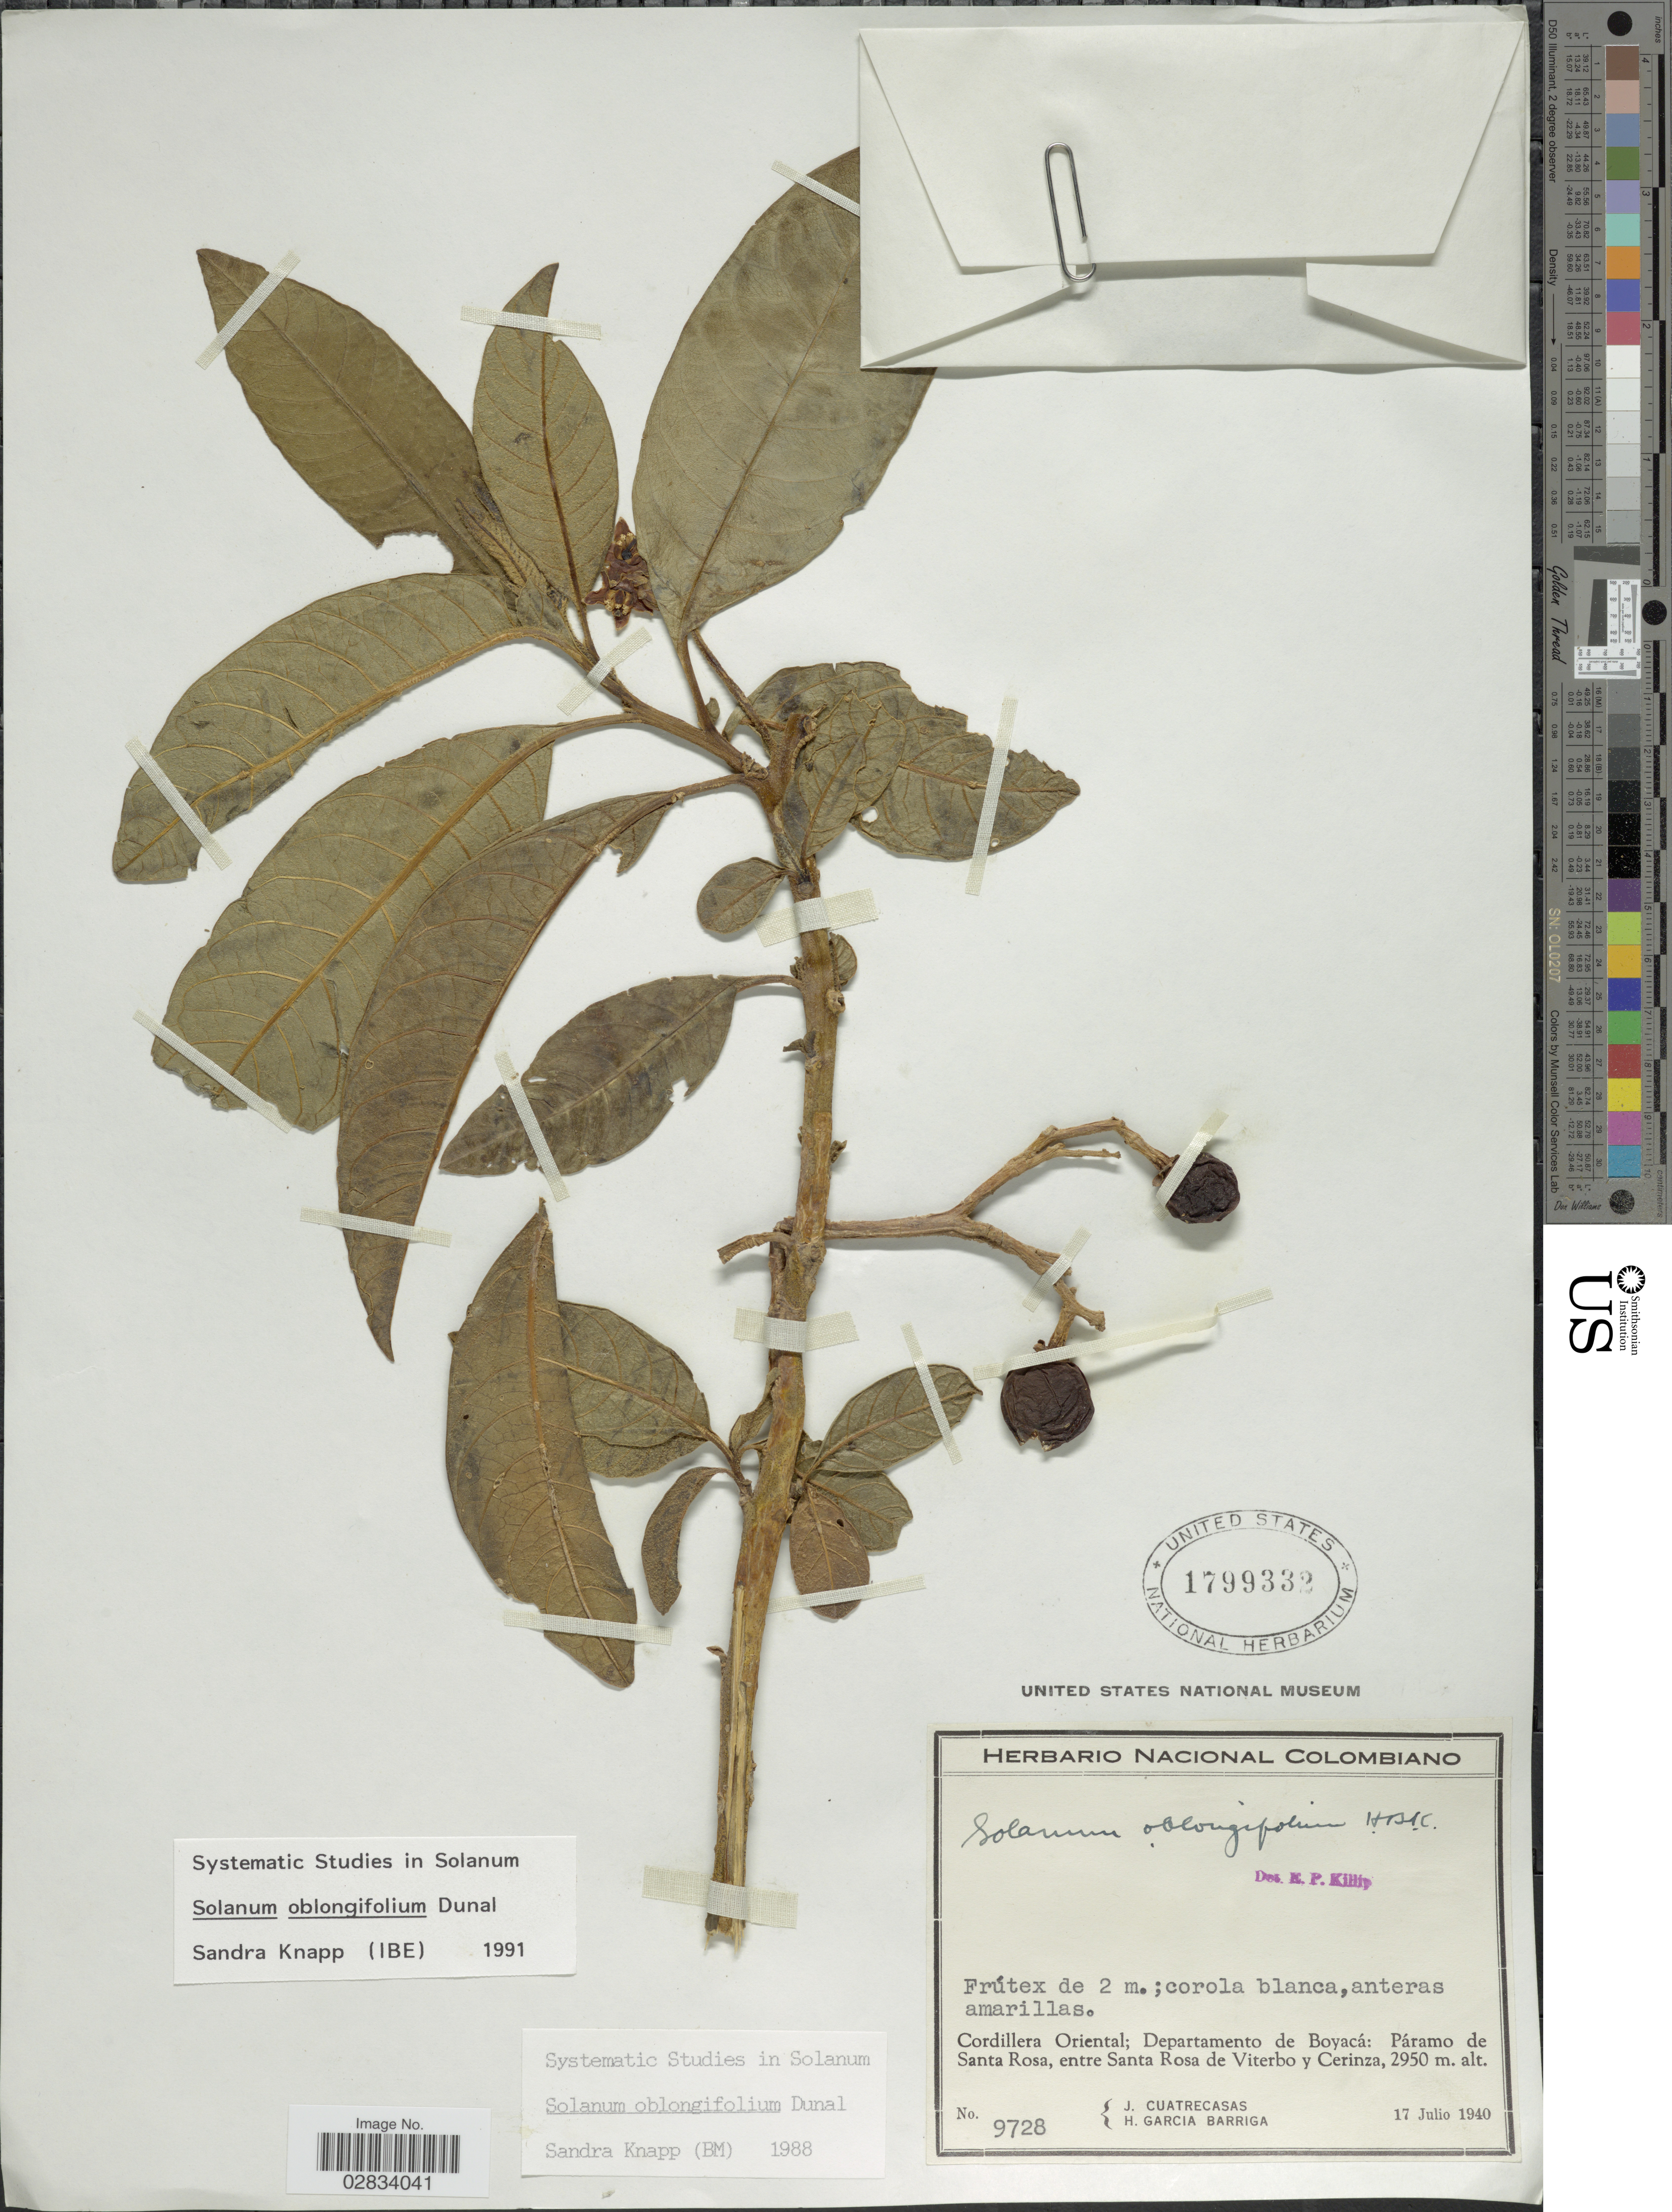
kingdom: Plantae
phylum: Tracheophyta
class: Magnoliopsida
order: Solanales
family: Solanaceae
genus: Solanum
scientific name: Solanum oblongifolium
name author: Duval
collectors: J. Cuatrecasas & H. García Barriga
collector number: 9728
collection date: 1940-07-17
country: Colombia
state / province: Boyacá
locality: Cordillera Oriental; Departamento de Boyacá: Páramo de Santa Rosa, entre Santa Rosa de Viterbo y Cerinza.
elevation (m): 2950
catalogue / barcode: US 1799332